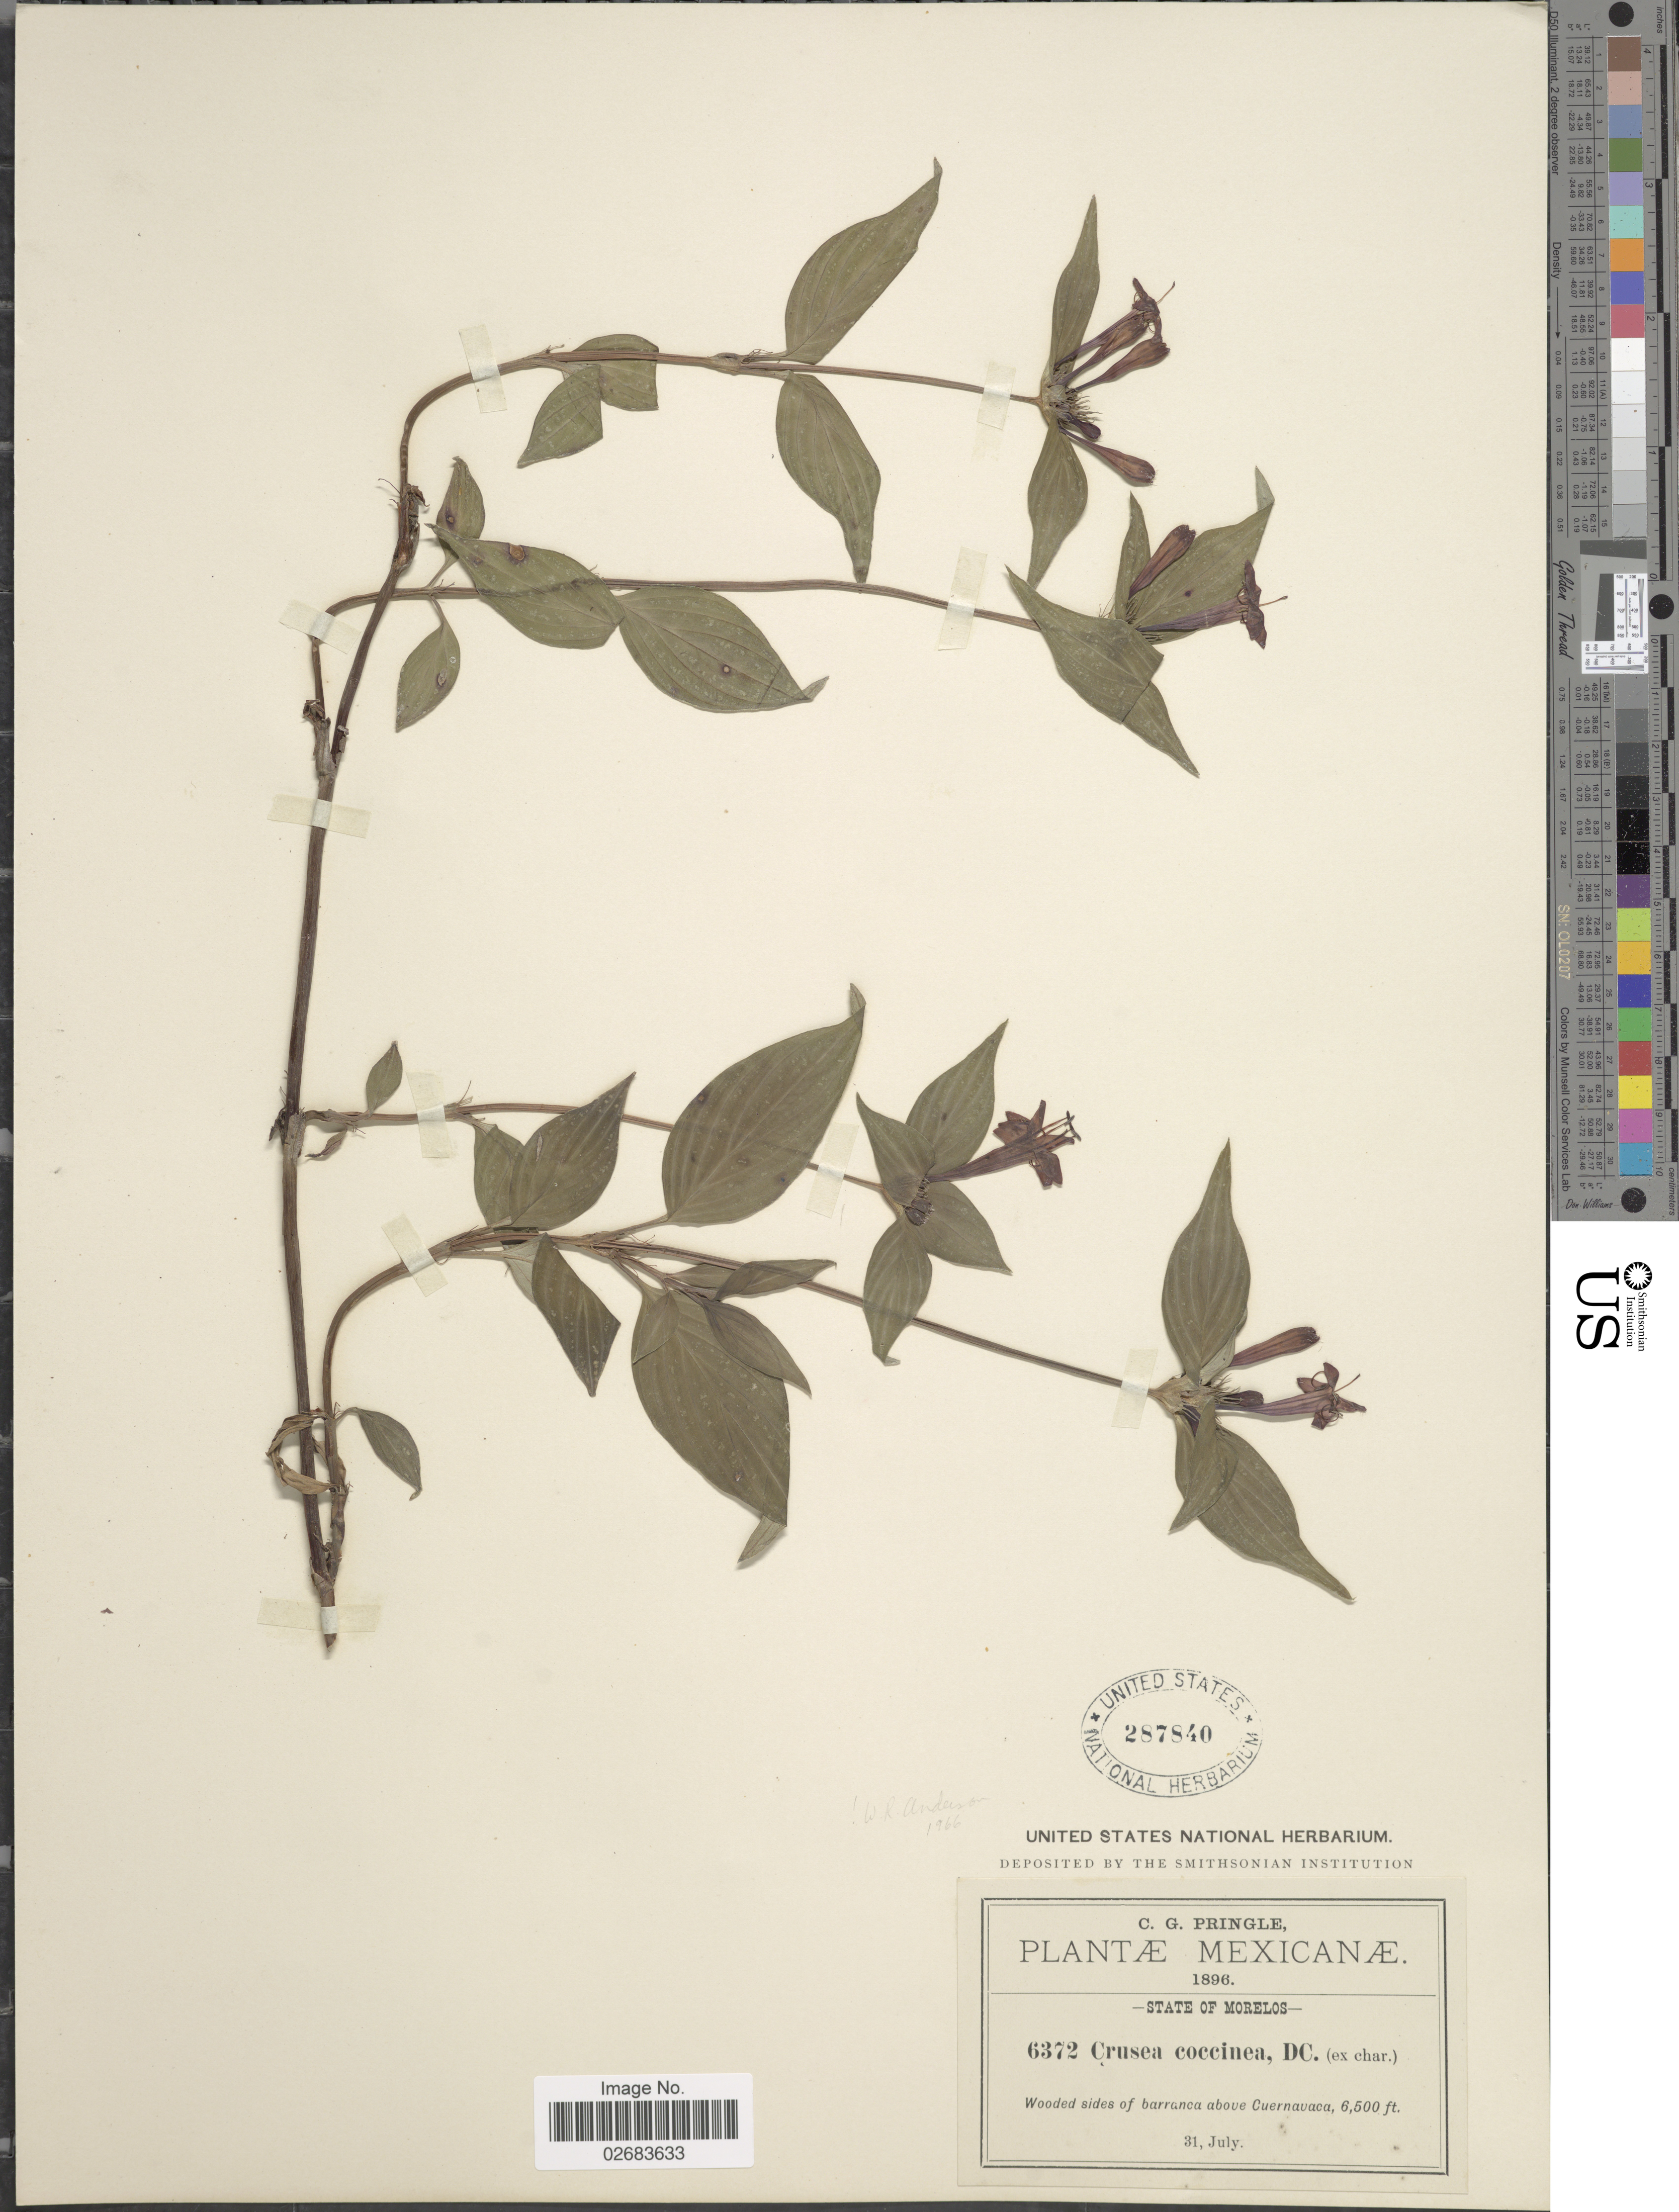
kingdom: Plantae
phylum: Tracheophyta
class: Magnoliopsida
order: Gentianales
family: Rubiaceae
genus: Crusea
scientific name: Crusea coccinea var. coccinea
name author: DC.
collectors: C. G. Pringle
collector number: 6372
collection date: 1896-07-31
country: Mexico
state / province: Morelos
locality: Wooded sides of barranca above Cuernavaca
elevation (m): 1981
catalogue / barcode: US 287840